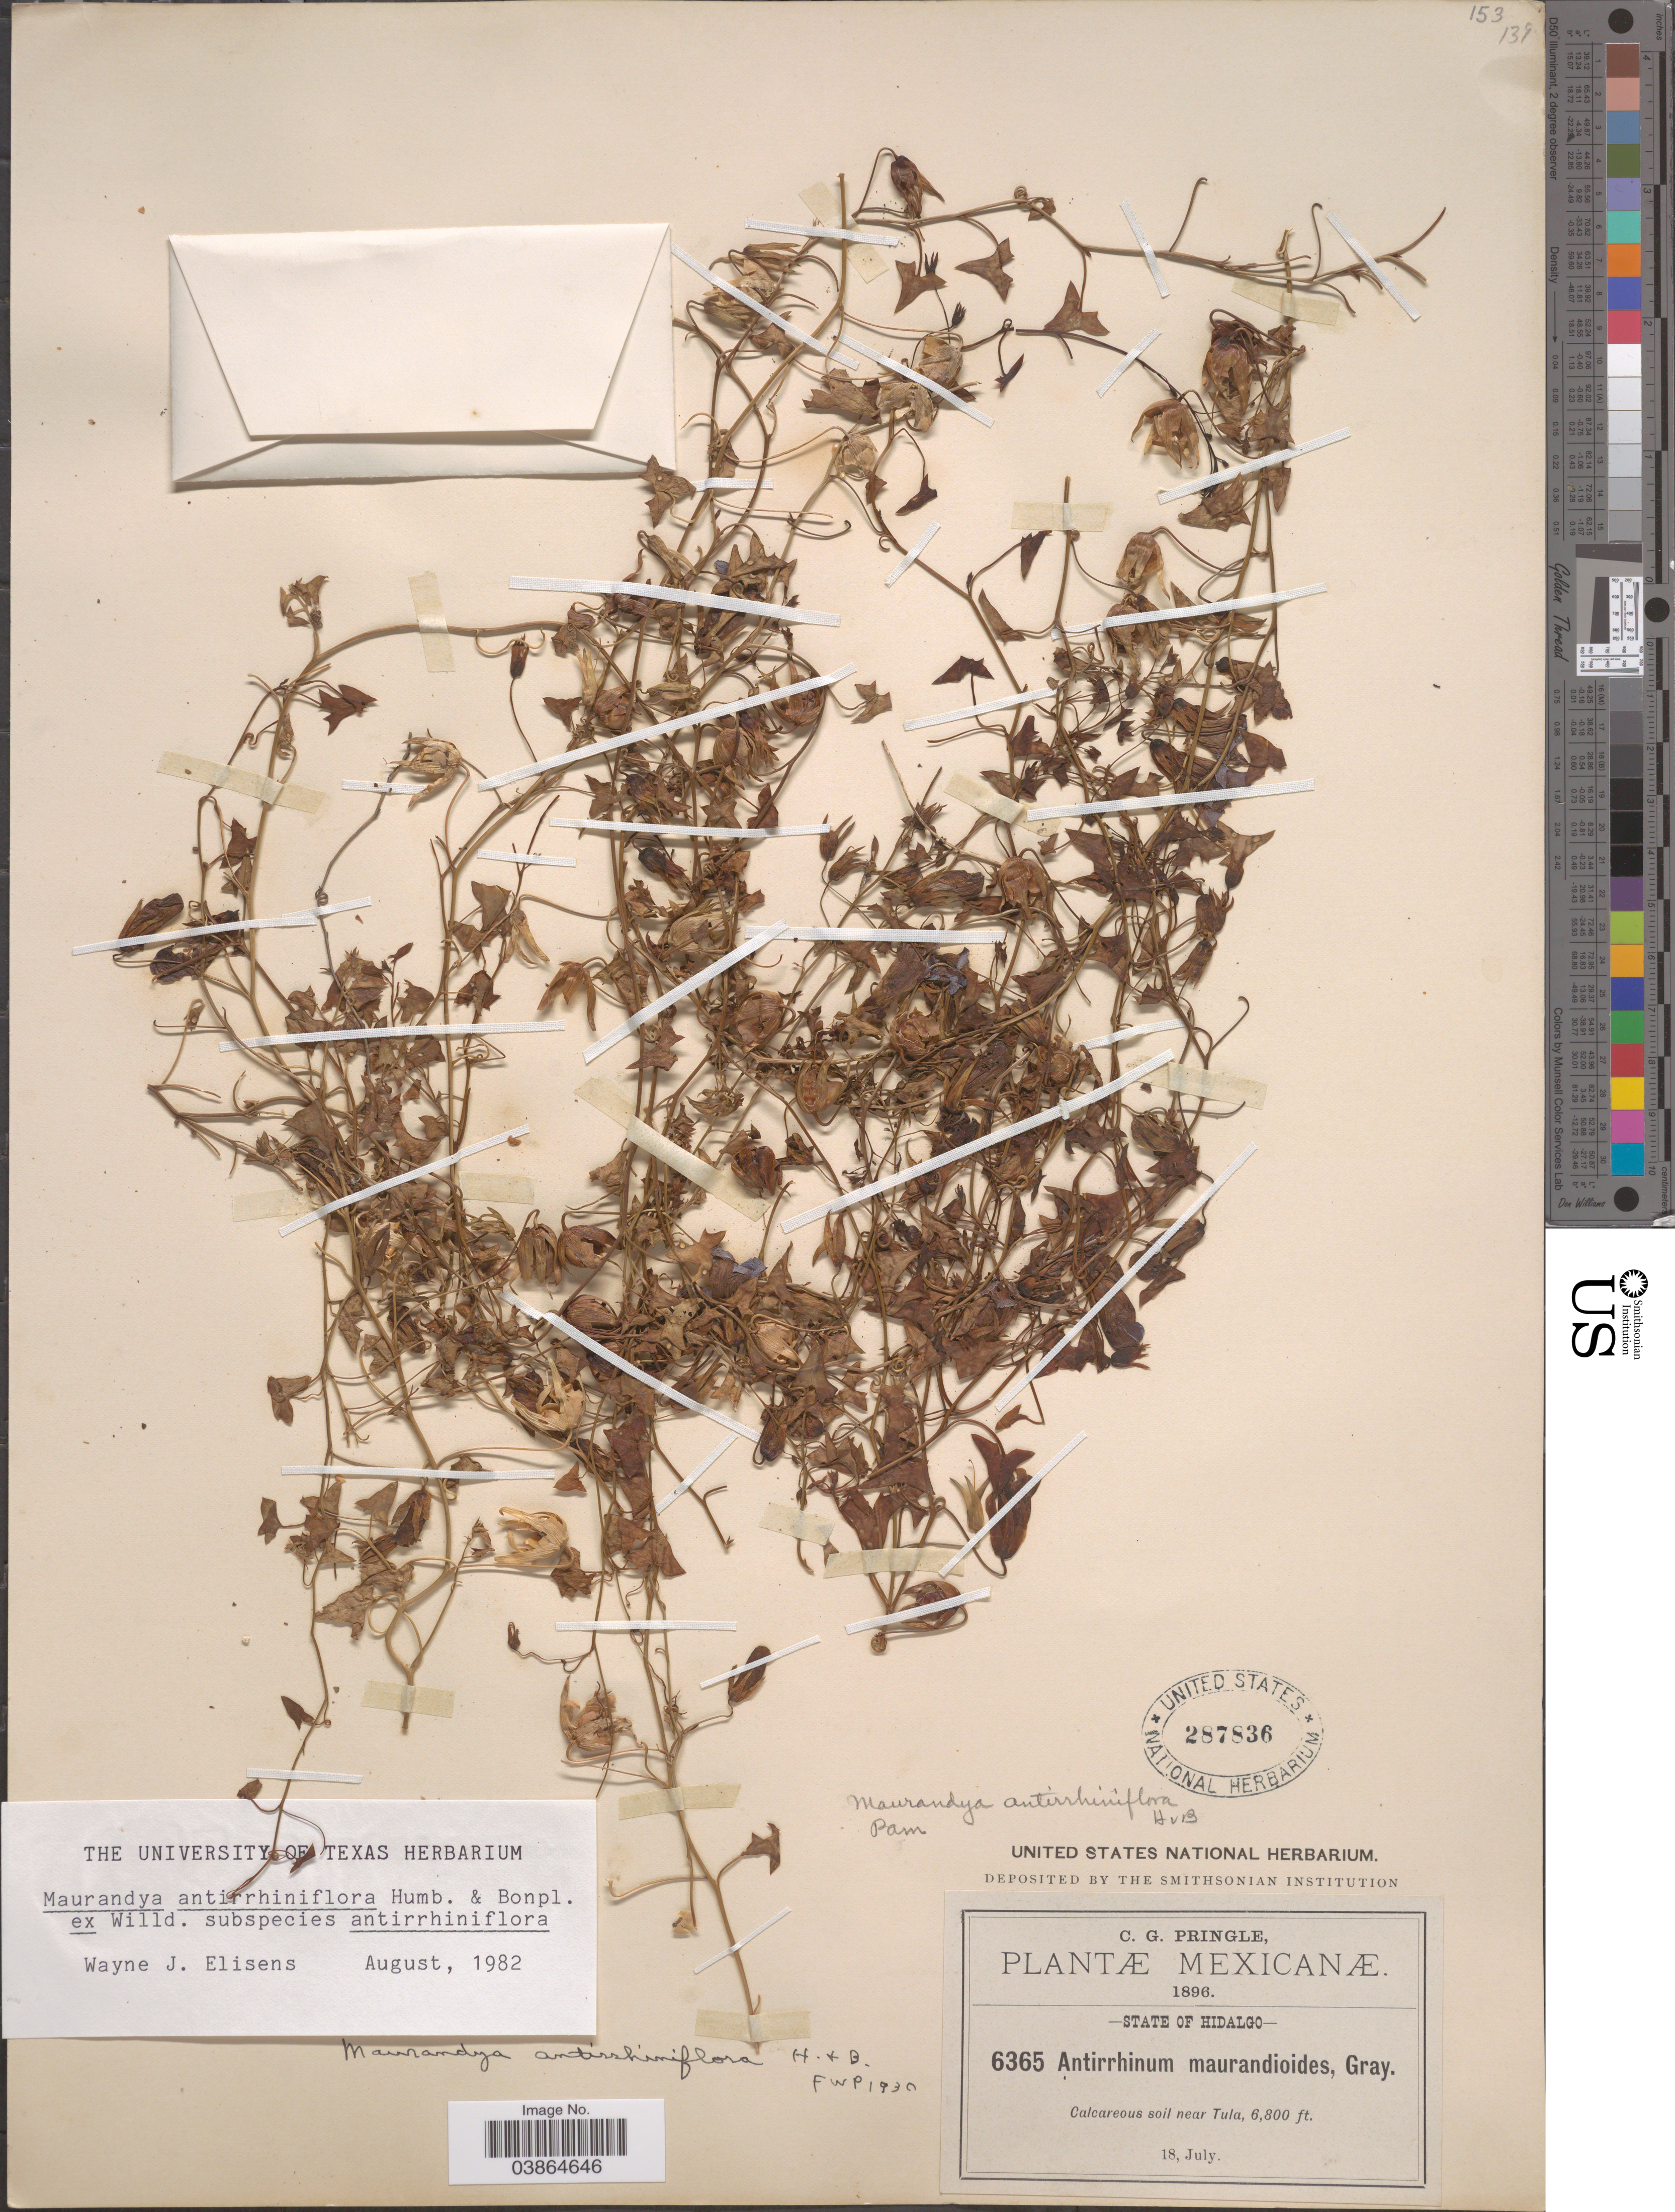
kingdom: Plantae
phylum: Tracheophyta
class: Magnoliopsida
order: Lamiales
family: Plantaginaceae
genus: Maurandya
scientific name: Maurandya antirrhiniflora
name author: Humb. & Bonpl. ex Willd.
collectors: C. G. Pringle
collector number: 6365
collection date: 1896-07-18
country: Mexico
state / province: Hidalgo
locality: Calcareous soil near Tula.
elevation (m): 2073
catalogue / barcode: US 287836